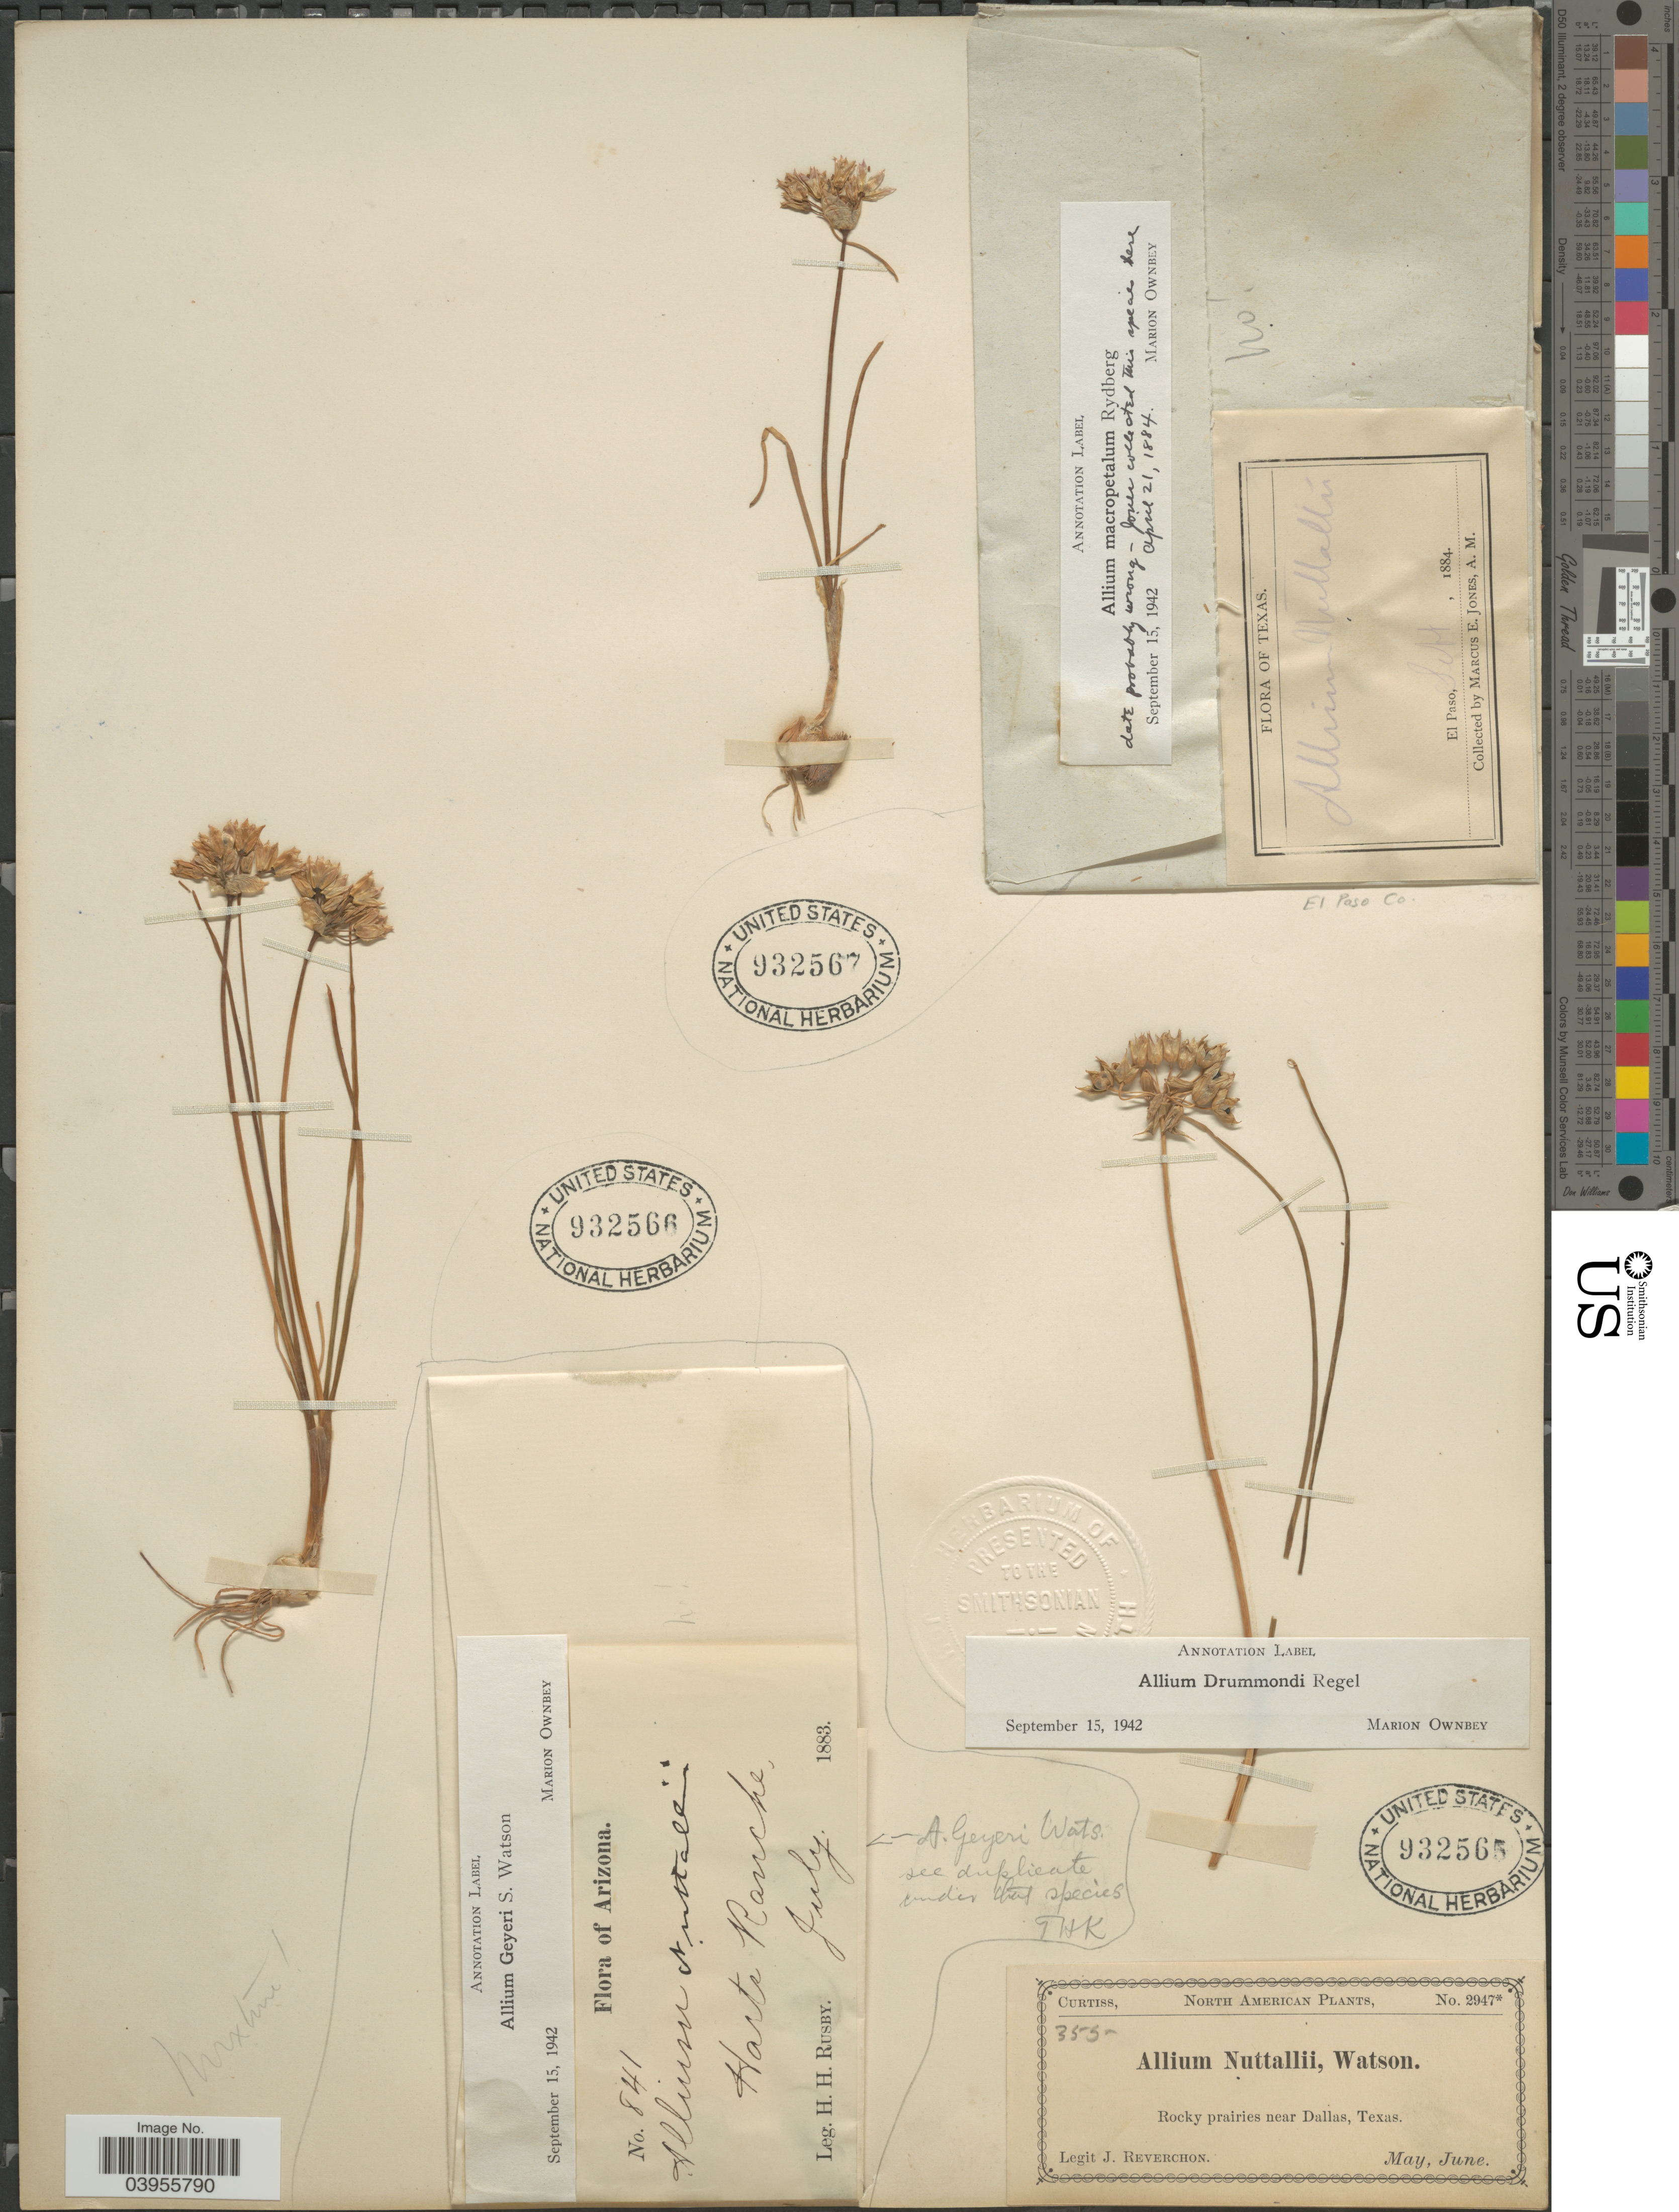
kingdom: Plantae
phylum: Tracheophyta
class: Liliopsida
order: Asparagales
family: Amaryllidaceae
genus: Allium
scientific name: Allium drummondii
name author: Regel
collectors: J. Reverchon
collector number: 2947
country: United States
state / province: Texas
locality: Rocky prairies near Dallas.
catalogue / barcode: US 932565